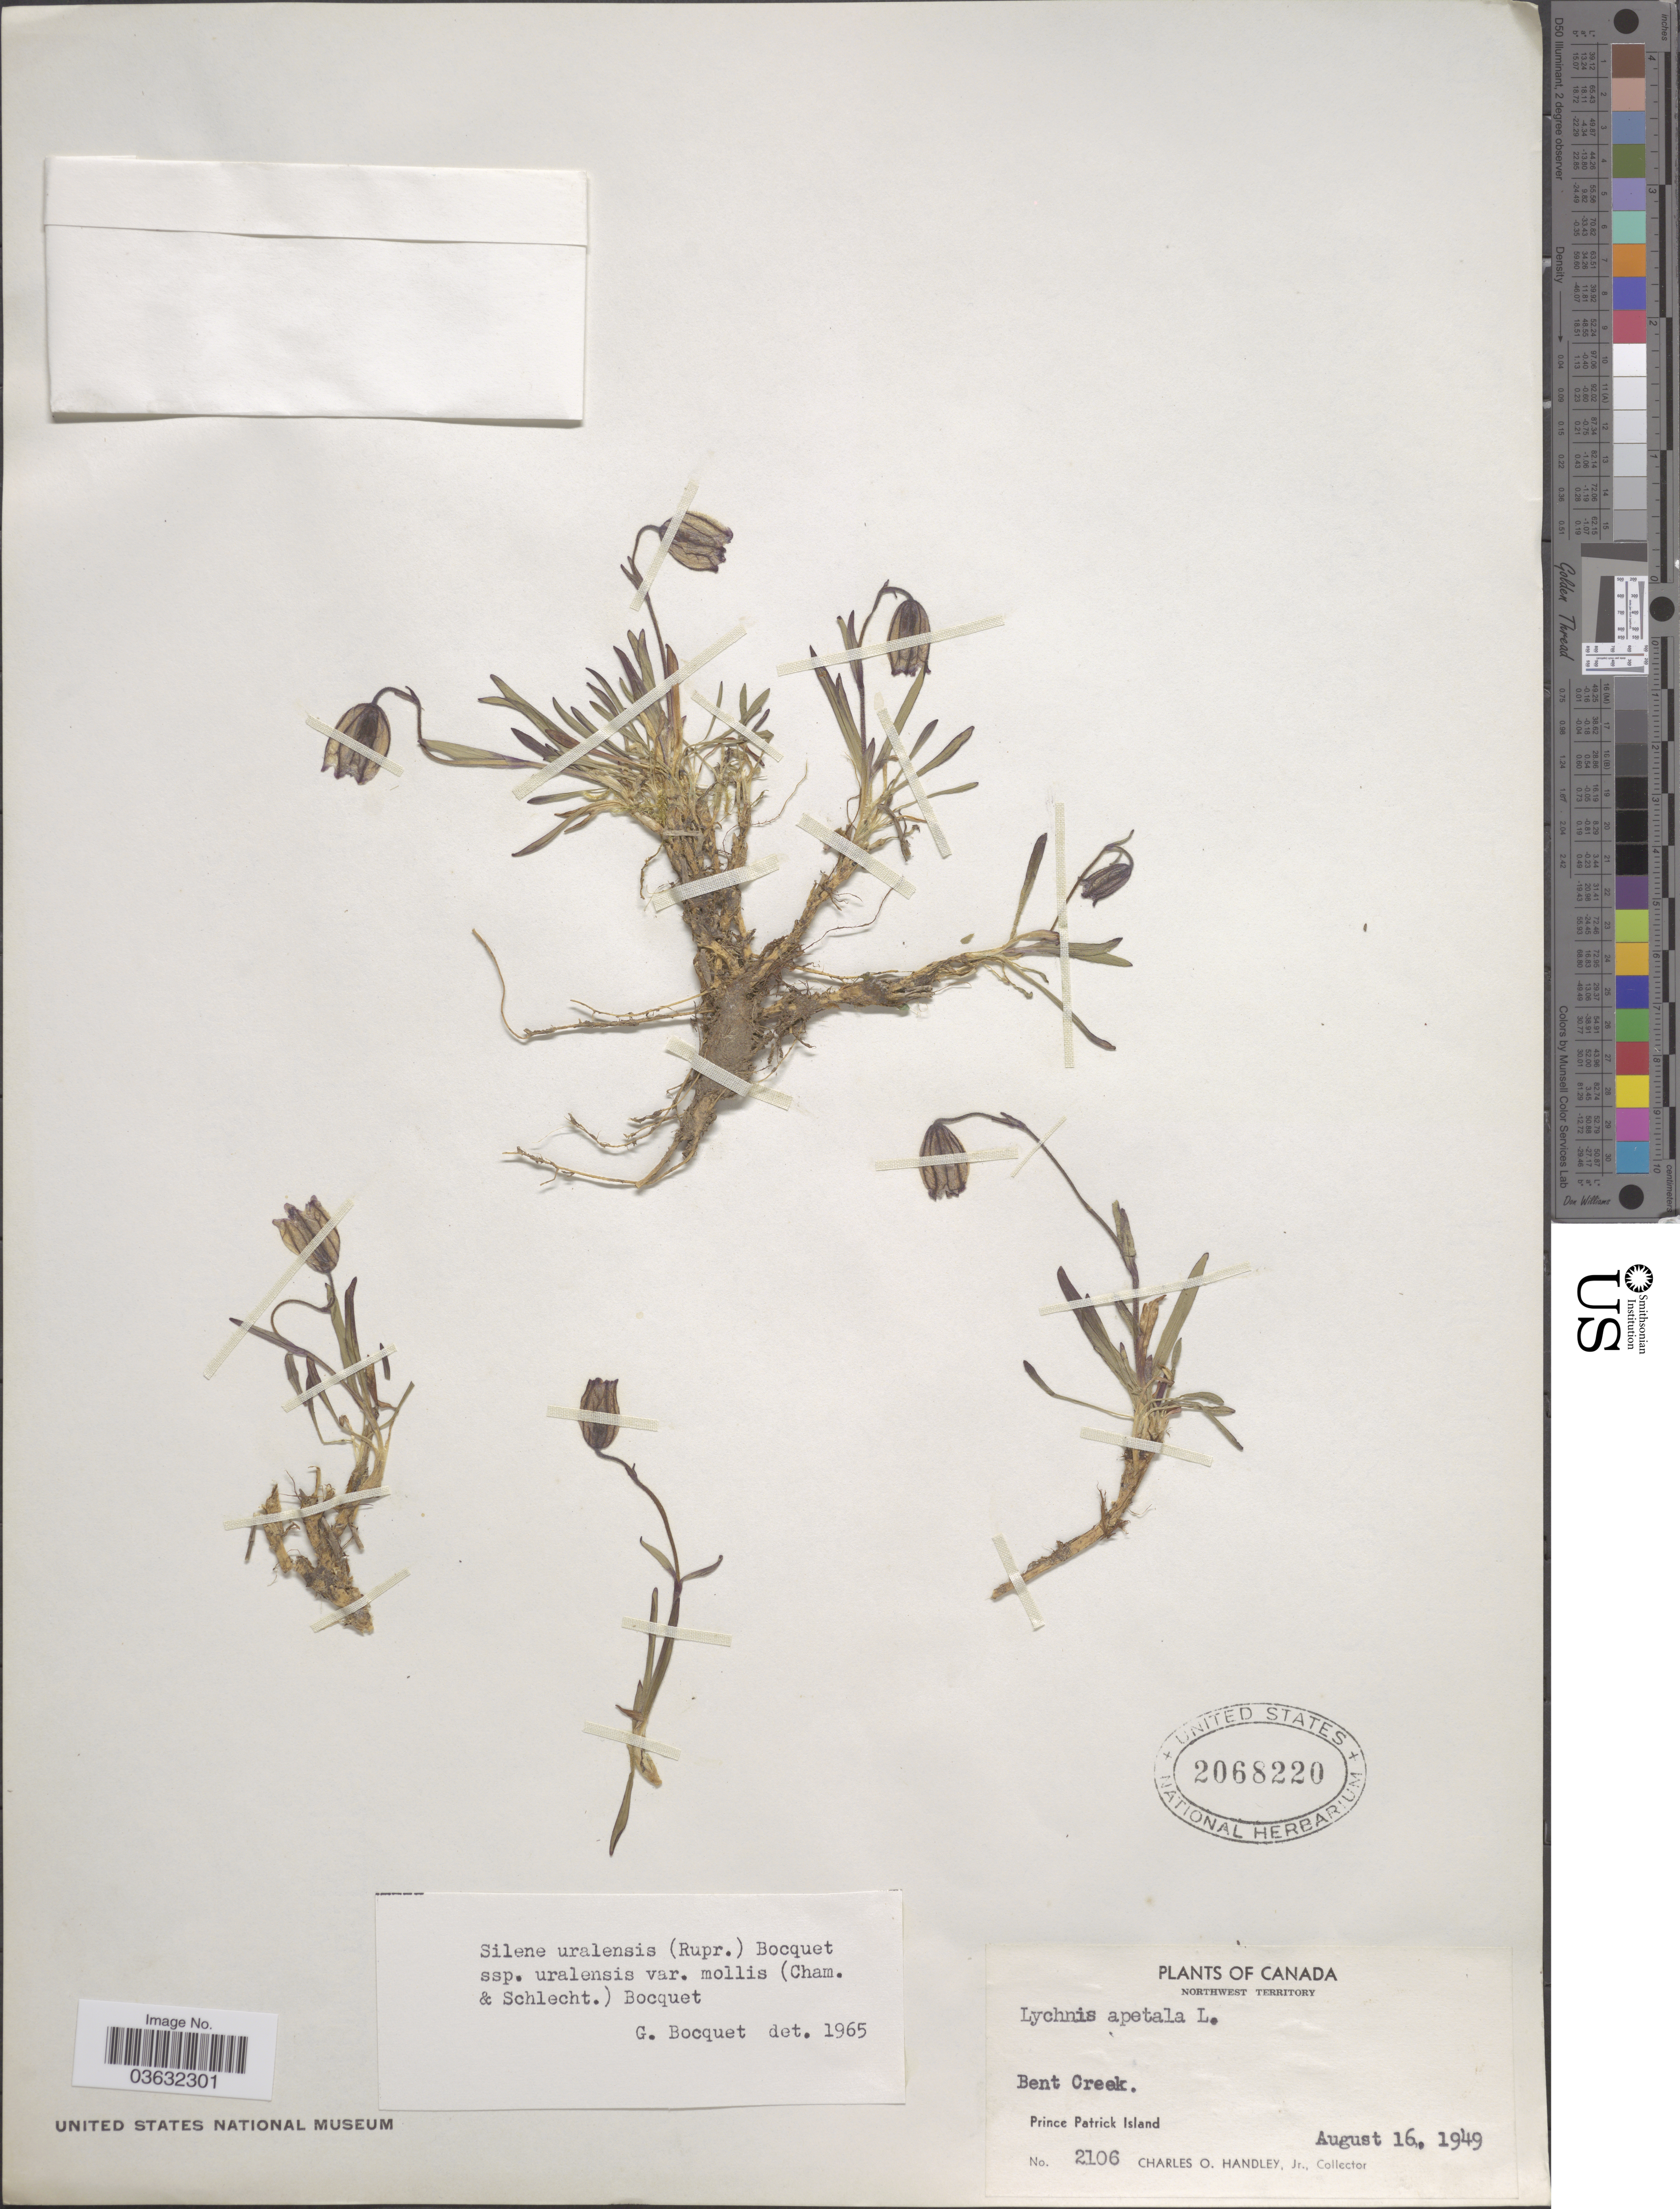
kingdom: Plantae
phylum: Tracheophyta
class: Magnoliopsida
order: Caryophyllales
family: Caryophyllaceae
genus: Silene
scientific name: Silene uralensis var. mollis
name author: (Cham. & Schltdl.) Bocquet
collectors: C. O. Handley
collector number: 2106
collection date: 1949-08-16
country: Canada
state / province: Northwest Territories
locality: Bent Creek. Prince Patrick Island.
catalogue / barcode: US 2068220